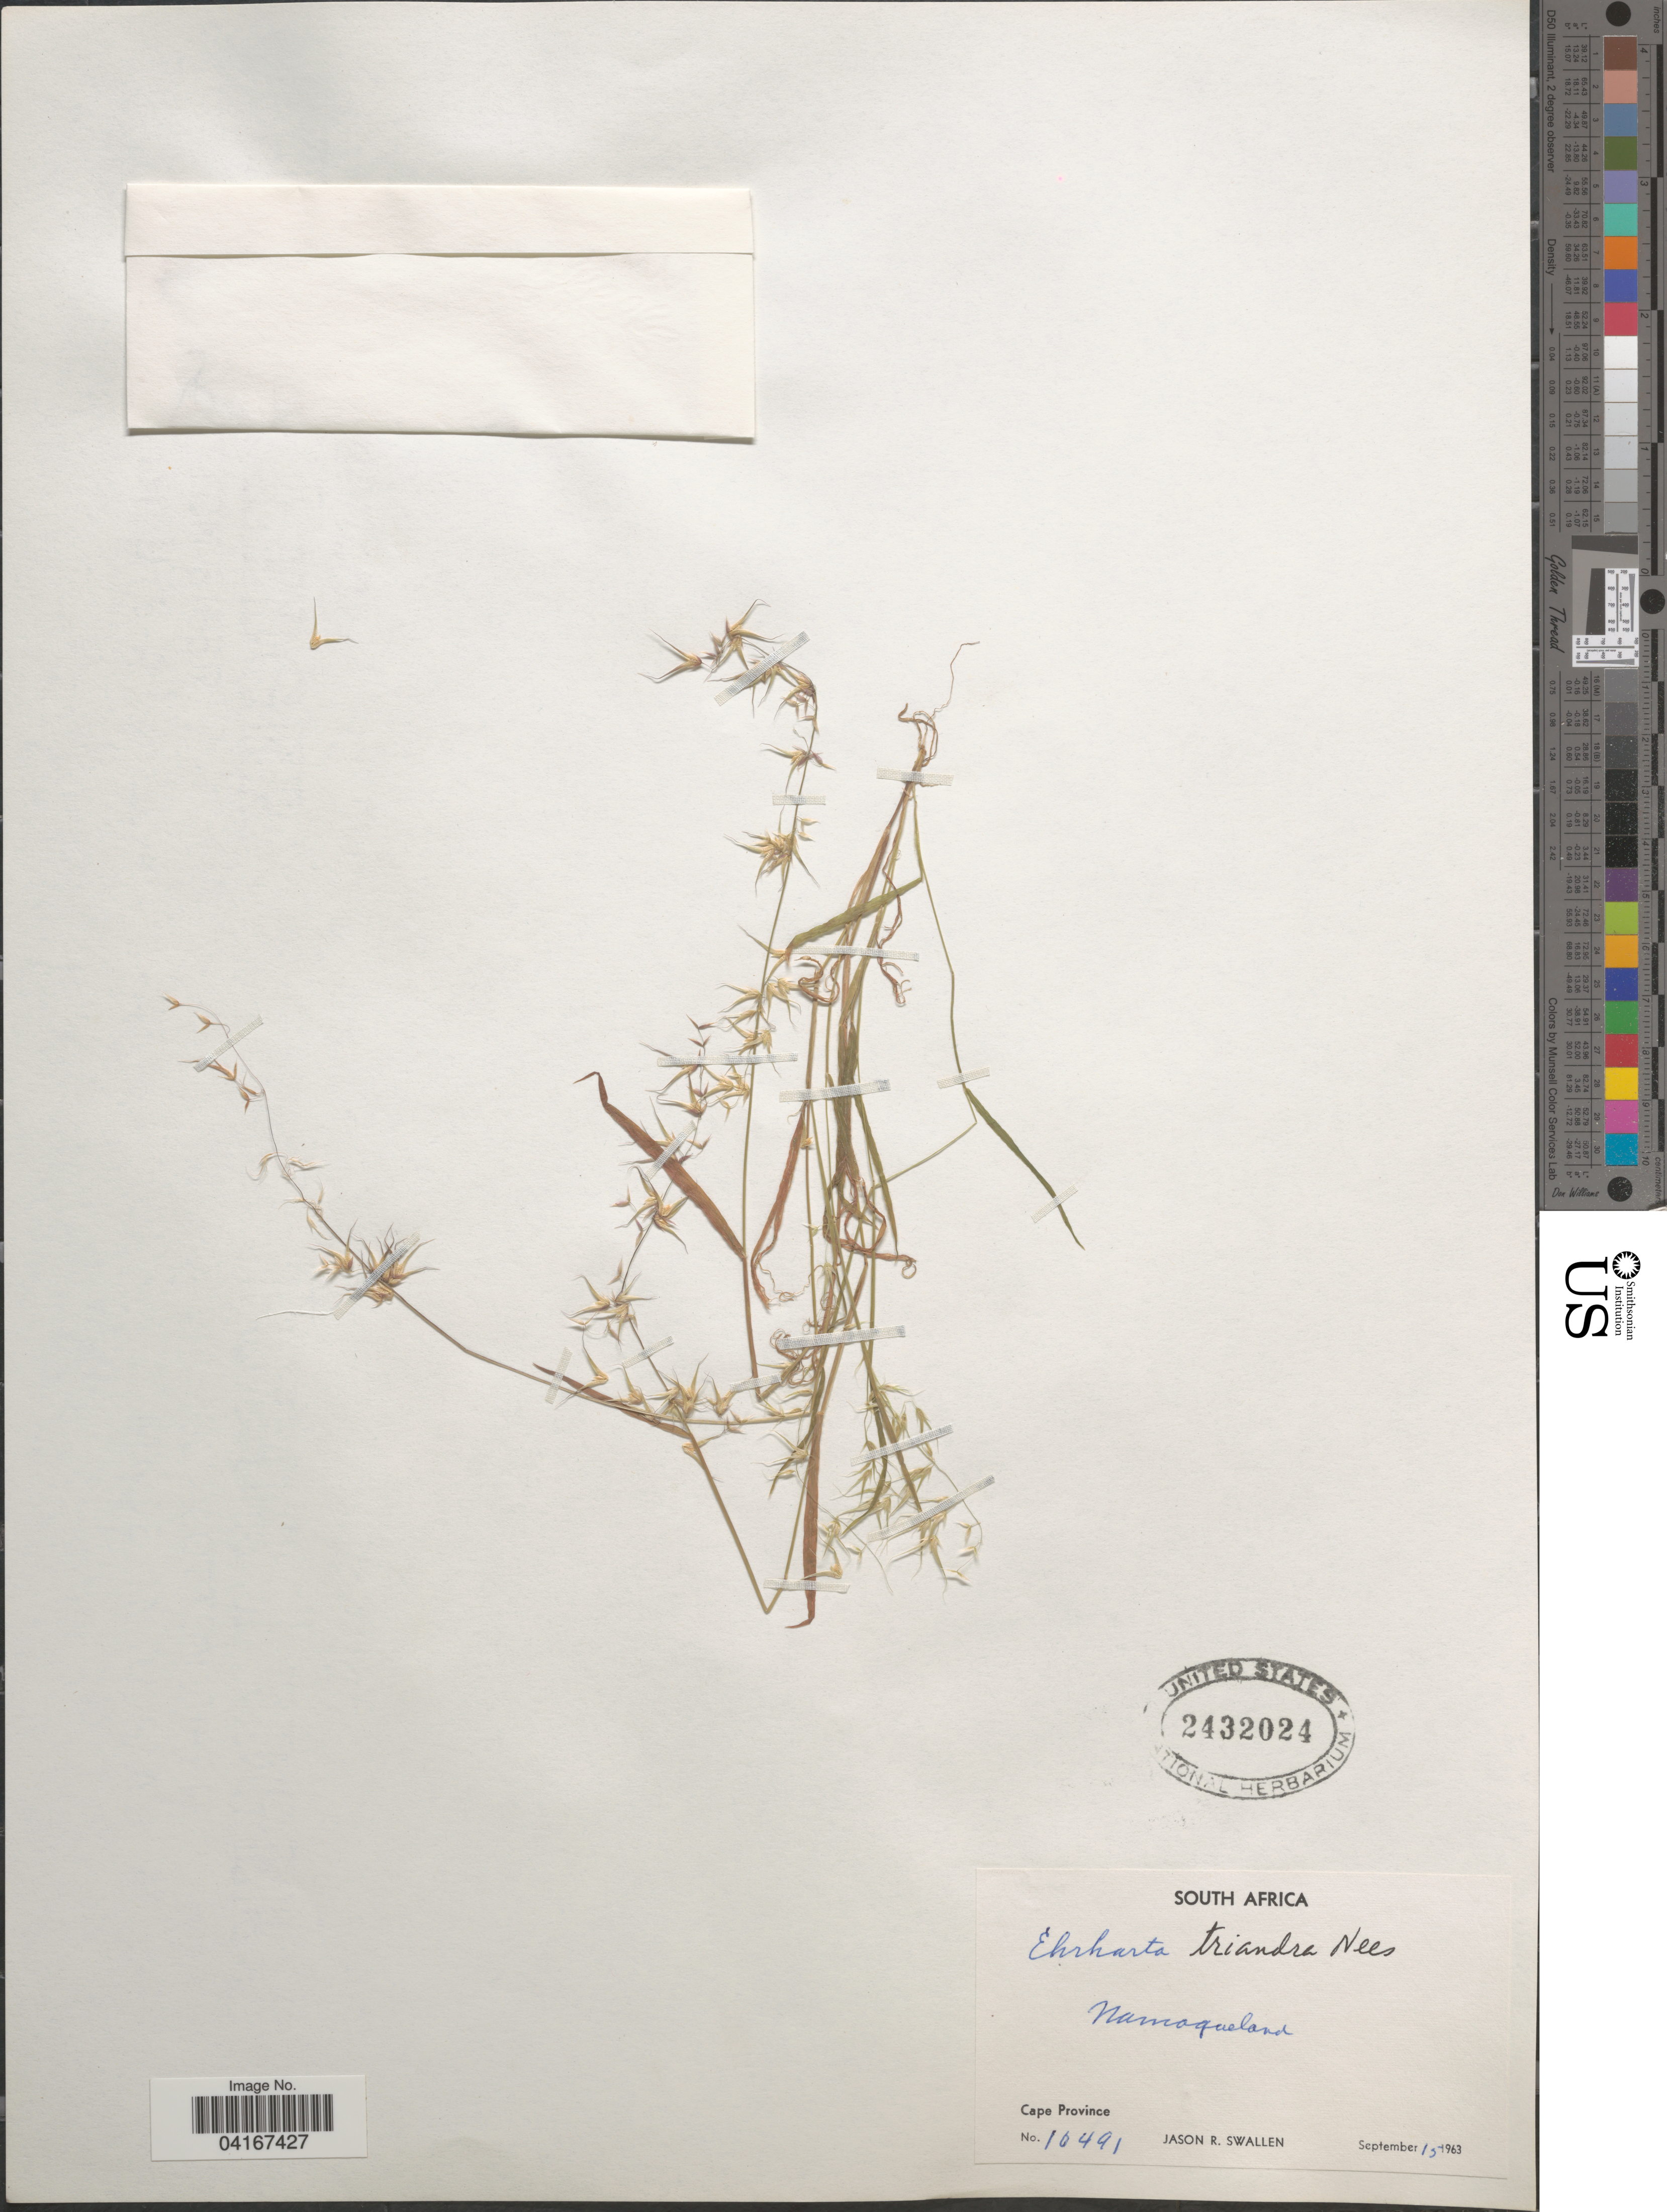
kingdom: Plantae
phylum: Tracheophyta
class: Liliopsida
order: Poales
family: Poaceae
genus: Ehrharta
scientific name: Ehrharta triandra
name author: Nees ex Trin.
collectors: J. R. Swallen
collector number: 10491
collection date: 1963-09-15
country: South Africa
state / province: Northern Cape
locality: Namaqueland.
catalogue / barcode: US 2432024